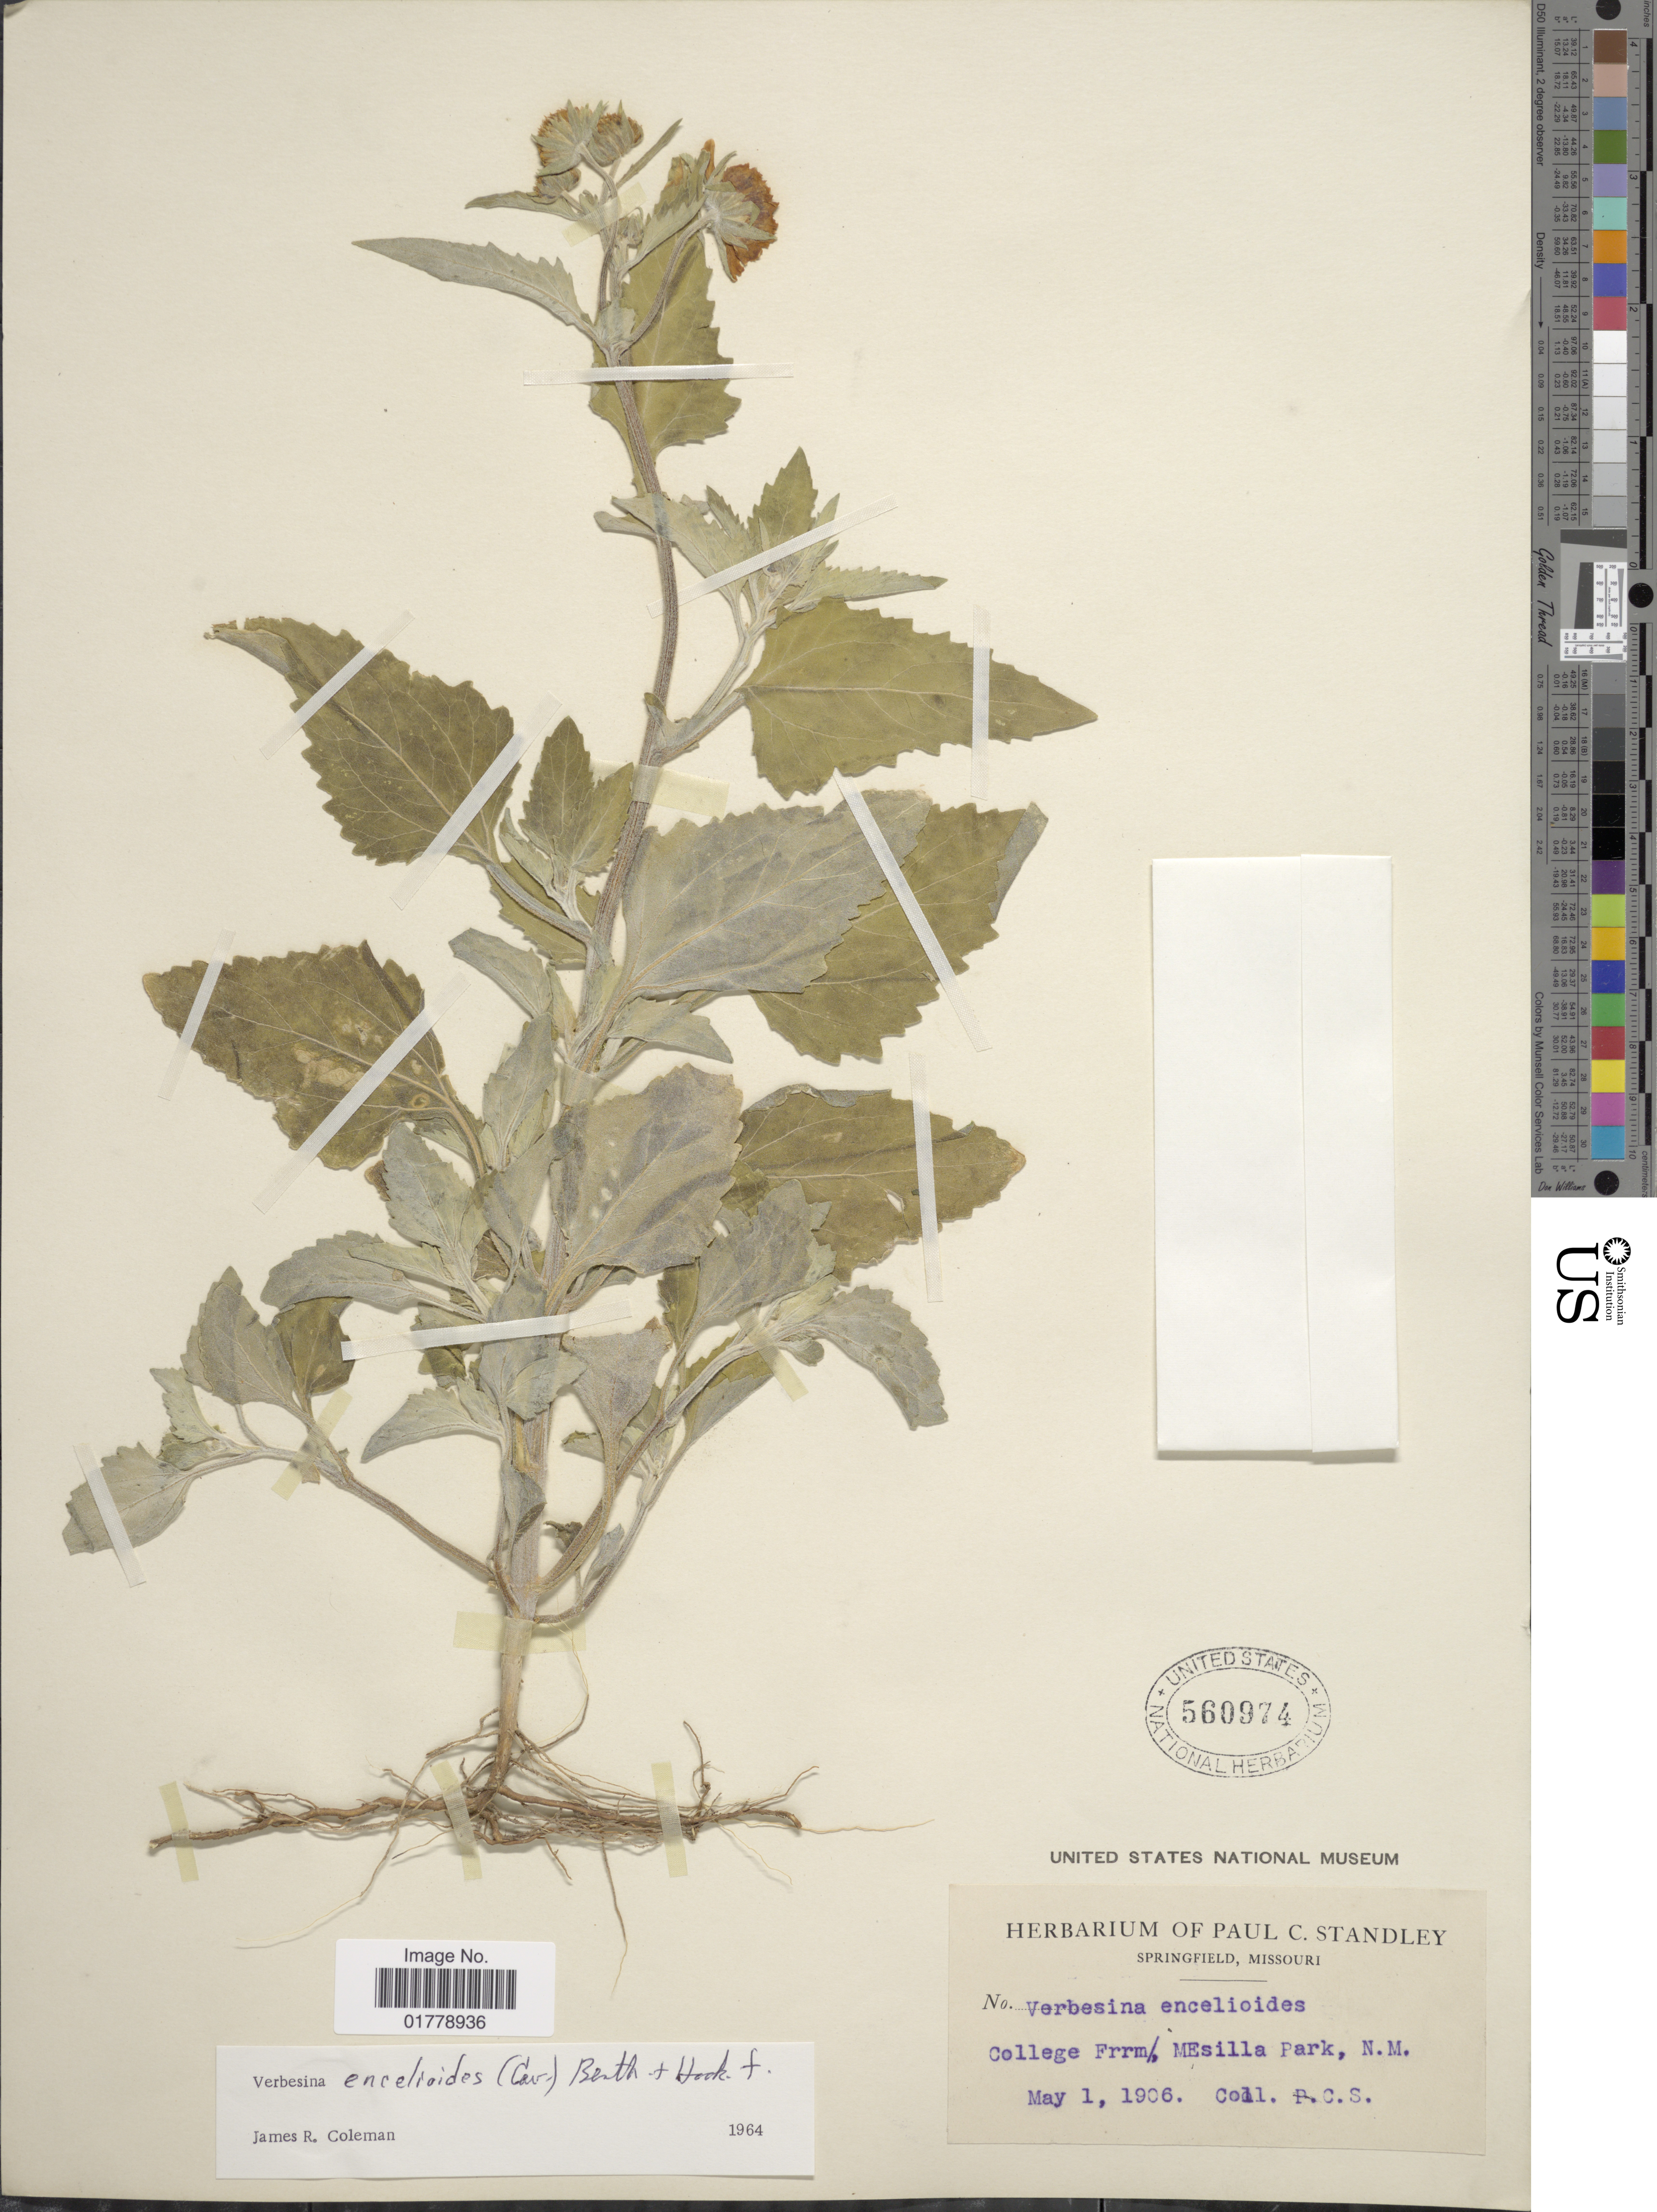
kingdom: Plantae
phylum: Tracheophyta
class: Magnoliopsida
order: Asterales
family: Asteraceae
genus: Verbesina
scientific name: Verbesina encelioides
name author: (Cav.) Benth. & Hook. ex A. Gray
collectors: P. C. Standley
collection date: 1906-05-01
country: United States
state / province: New Mexico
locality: College Frrm./ Mesilla Park, N.M.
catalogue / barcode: US 560974